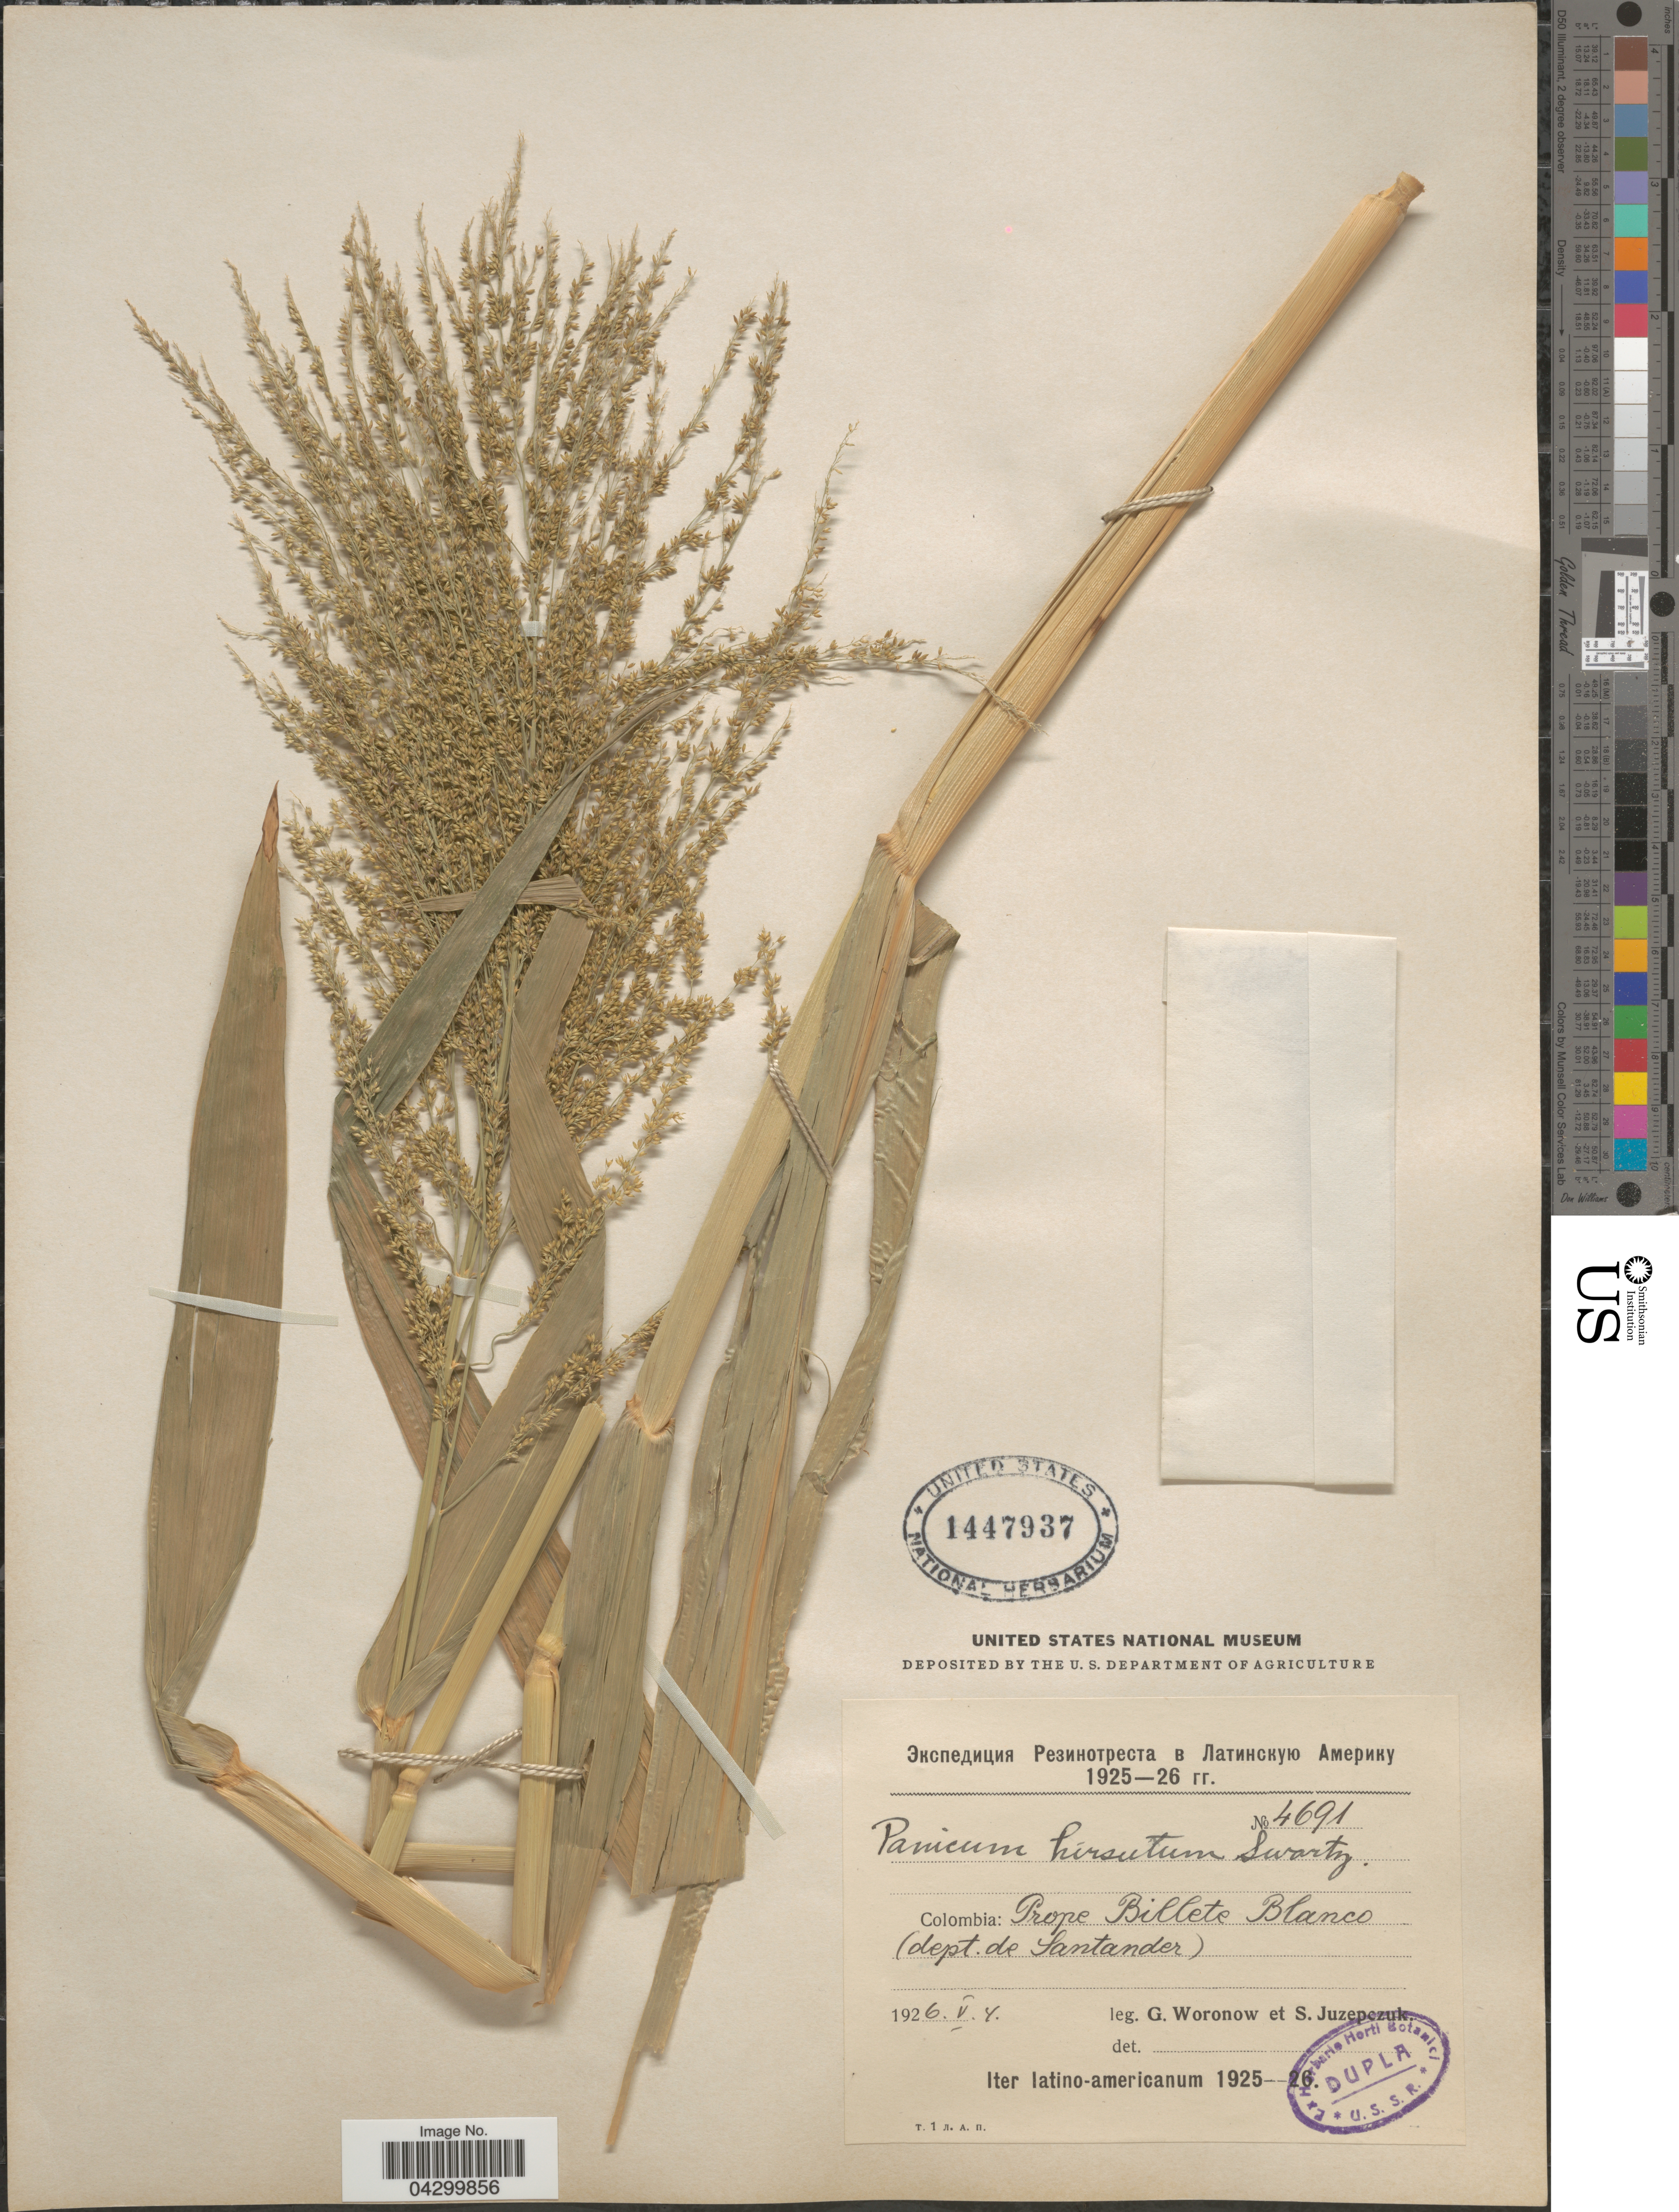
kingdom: Plantae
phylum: Tracheophyta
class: Liliopsida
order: Poales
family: Poaceae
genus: Panicum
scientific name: Panicum hirsutum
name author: Sw.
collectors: G. Woronow & S. Juzepezuk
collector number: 4691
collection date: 1926-05-04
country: Colombia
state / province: Santander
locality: Prope Billete Blanco (dept. de Santander). Iter latino-americanum 1925 -- 26.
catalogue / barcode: US 1447937